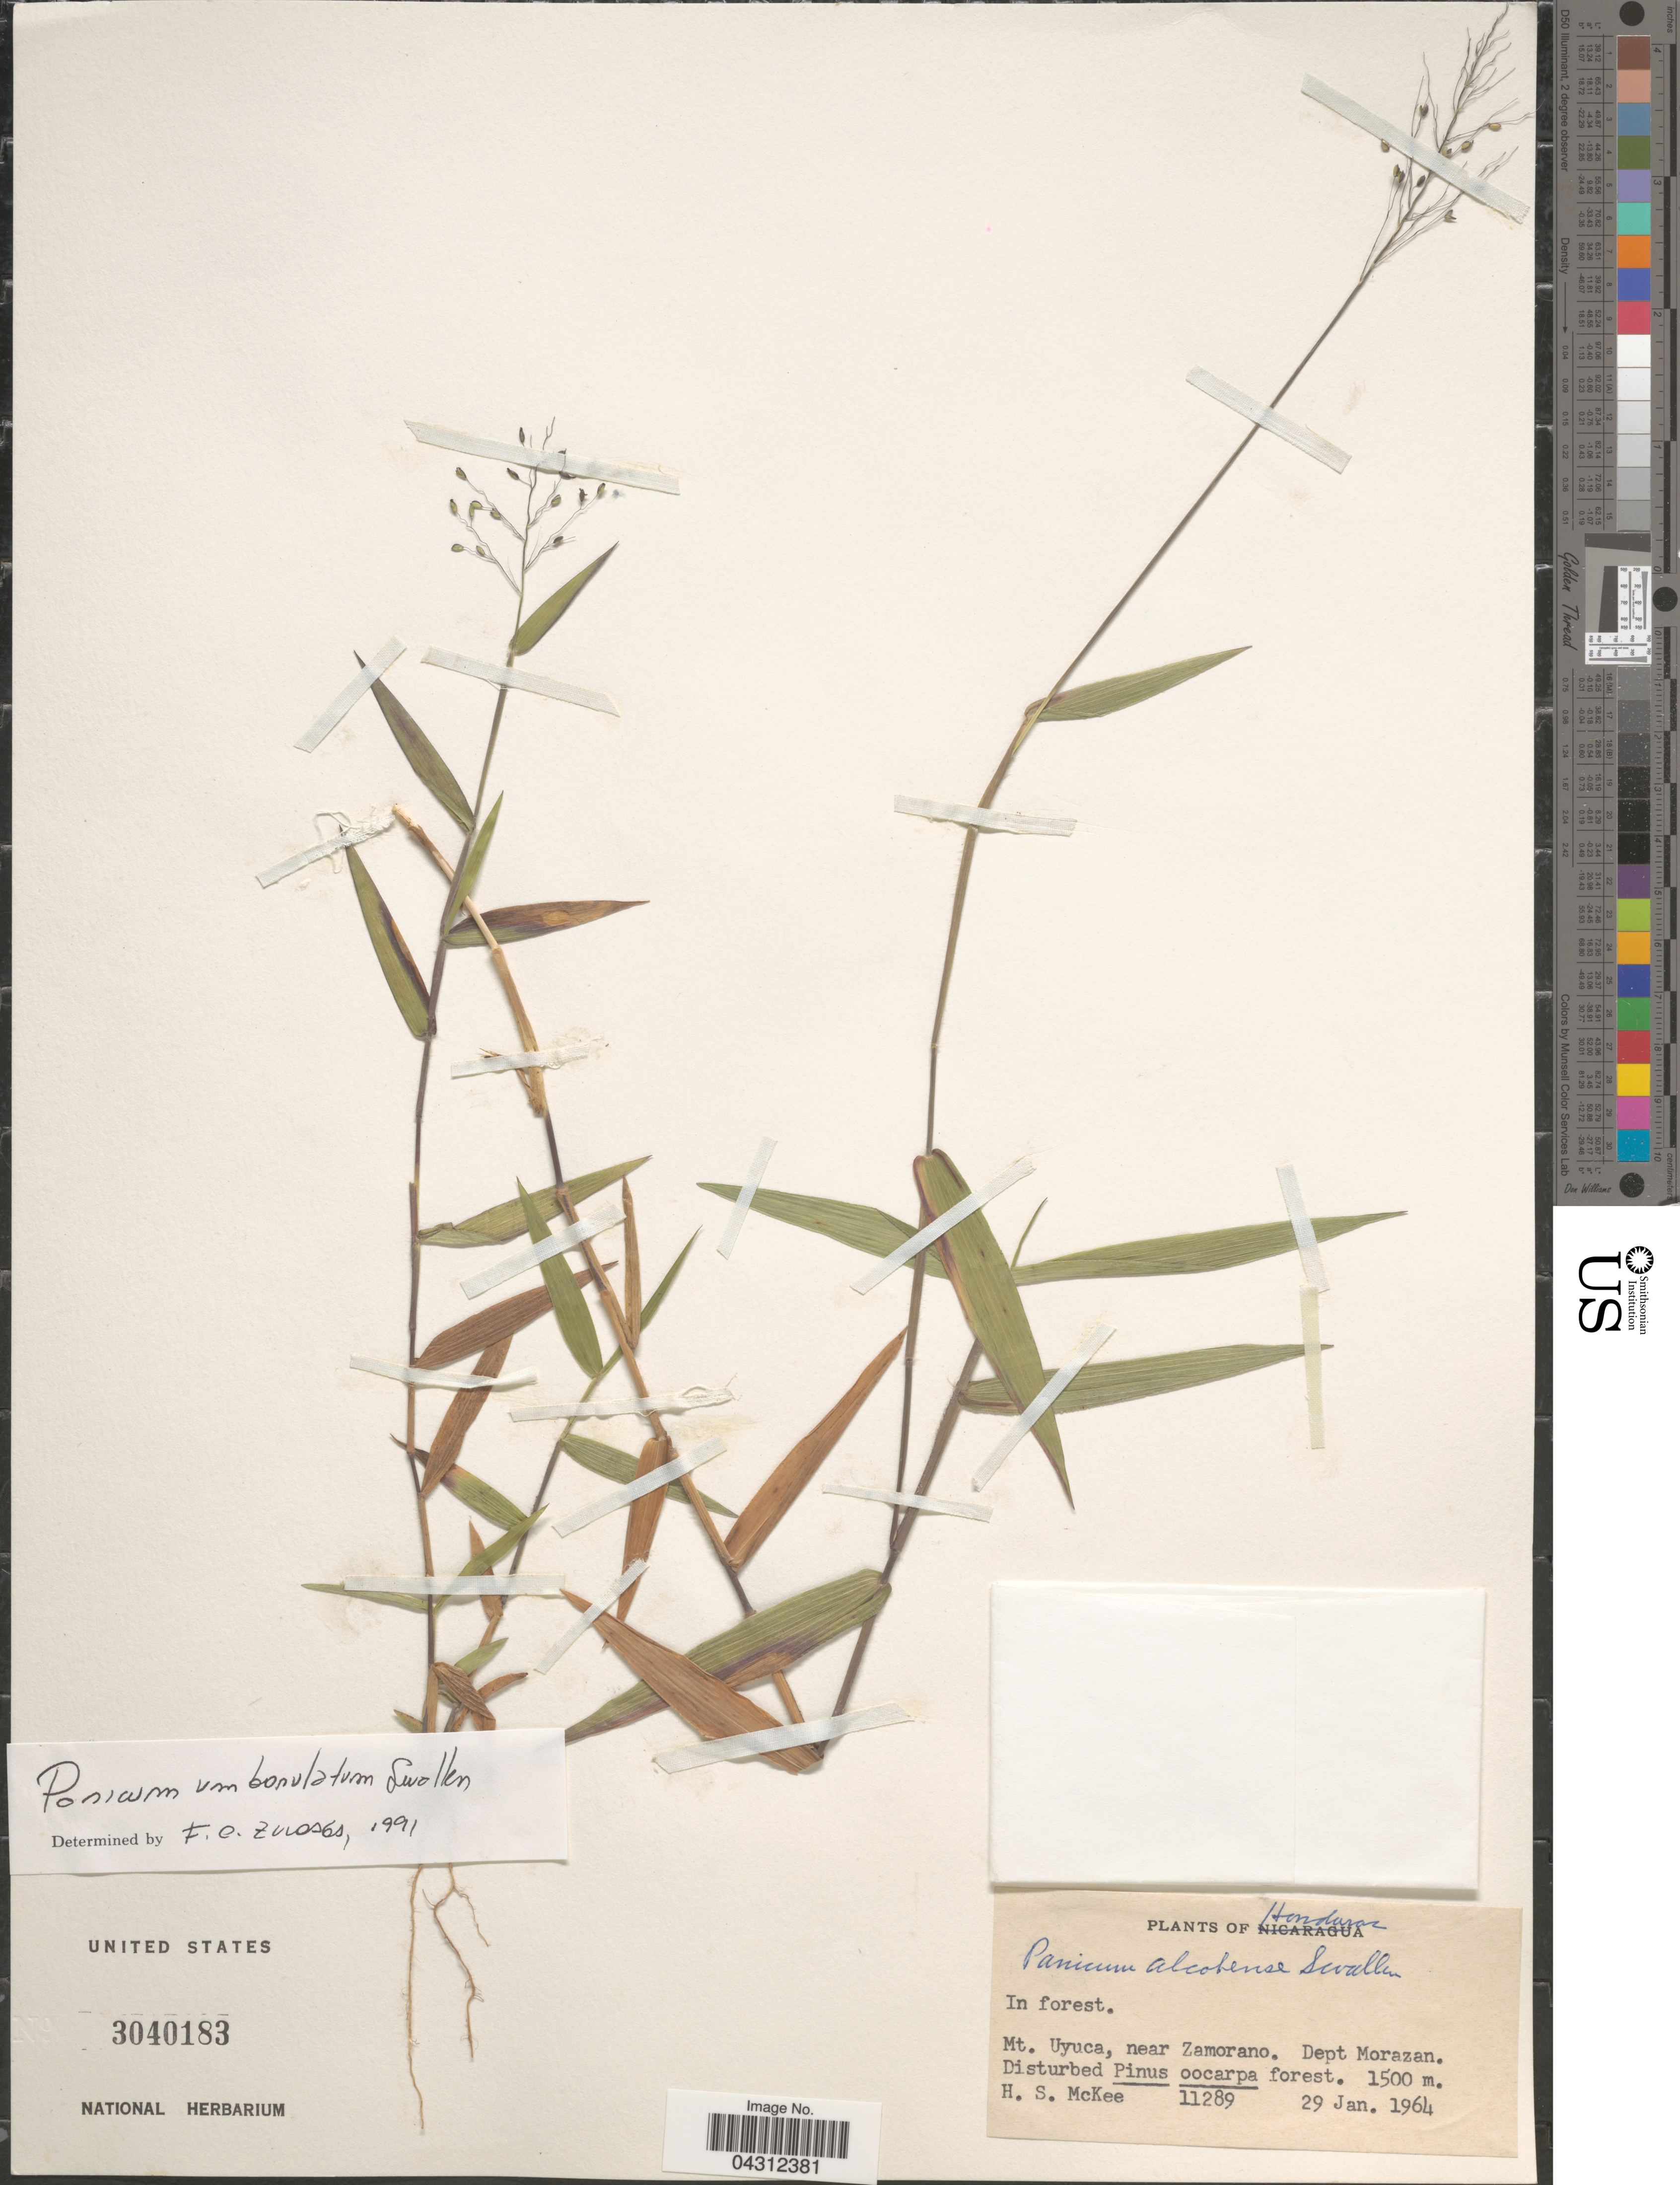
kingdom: Plantae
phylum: Tracheophyta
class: Liliopsida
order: Poales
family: Poaceae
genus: Dichanthelium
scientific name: Dichanthelium umbonulatum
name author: (Swallen) Davidse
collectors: H. S. McKee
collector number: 11289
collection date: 1964-01-29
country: Honduras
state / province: Fco. Morazán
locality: Mt. Uyuca, near Zamorano. Dept. Morazan.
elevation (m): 1500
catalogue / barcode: US 3040183